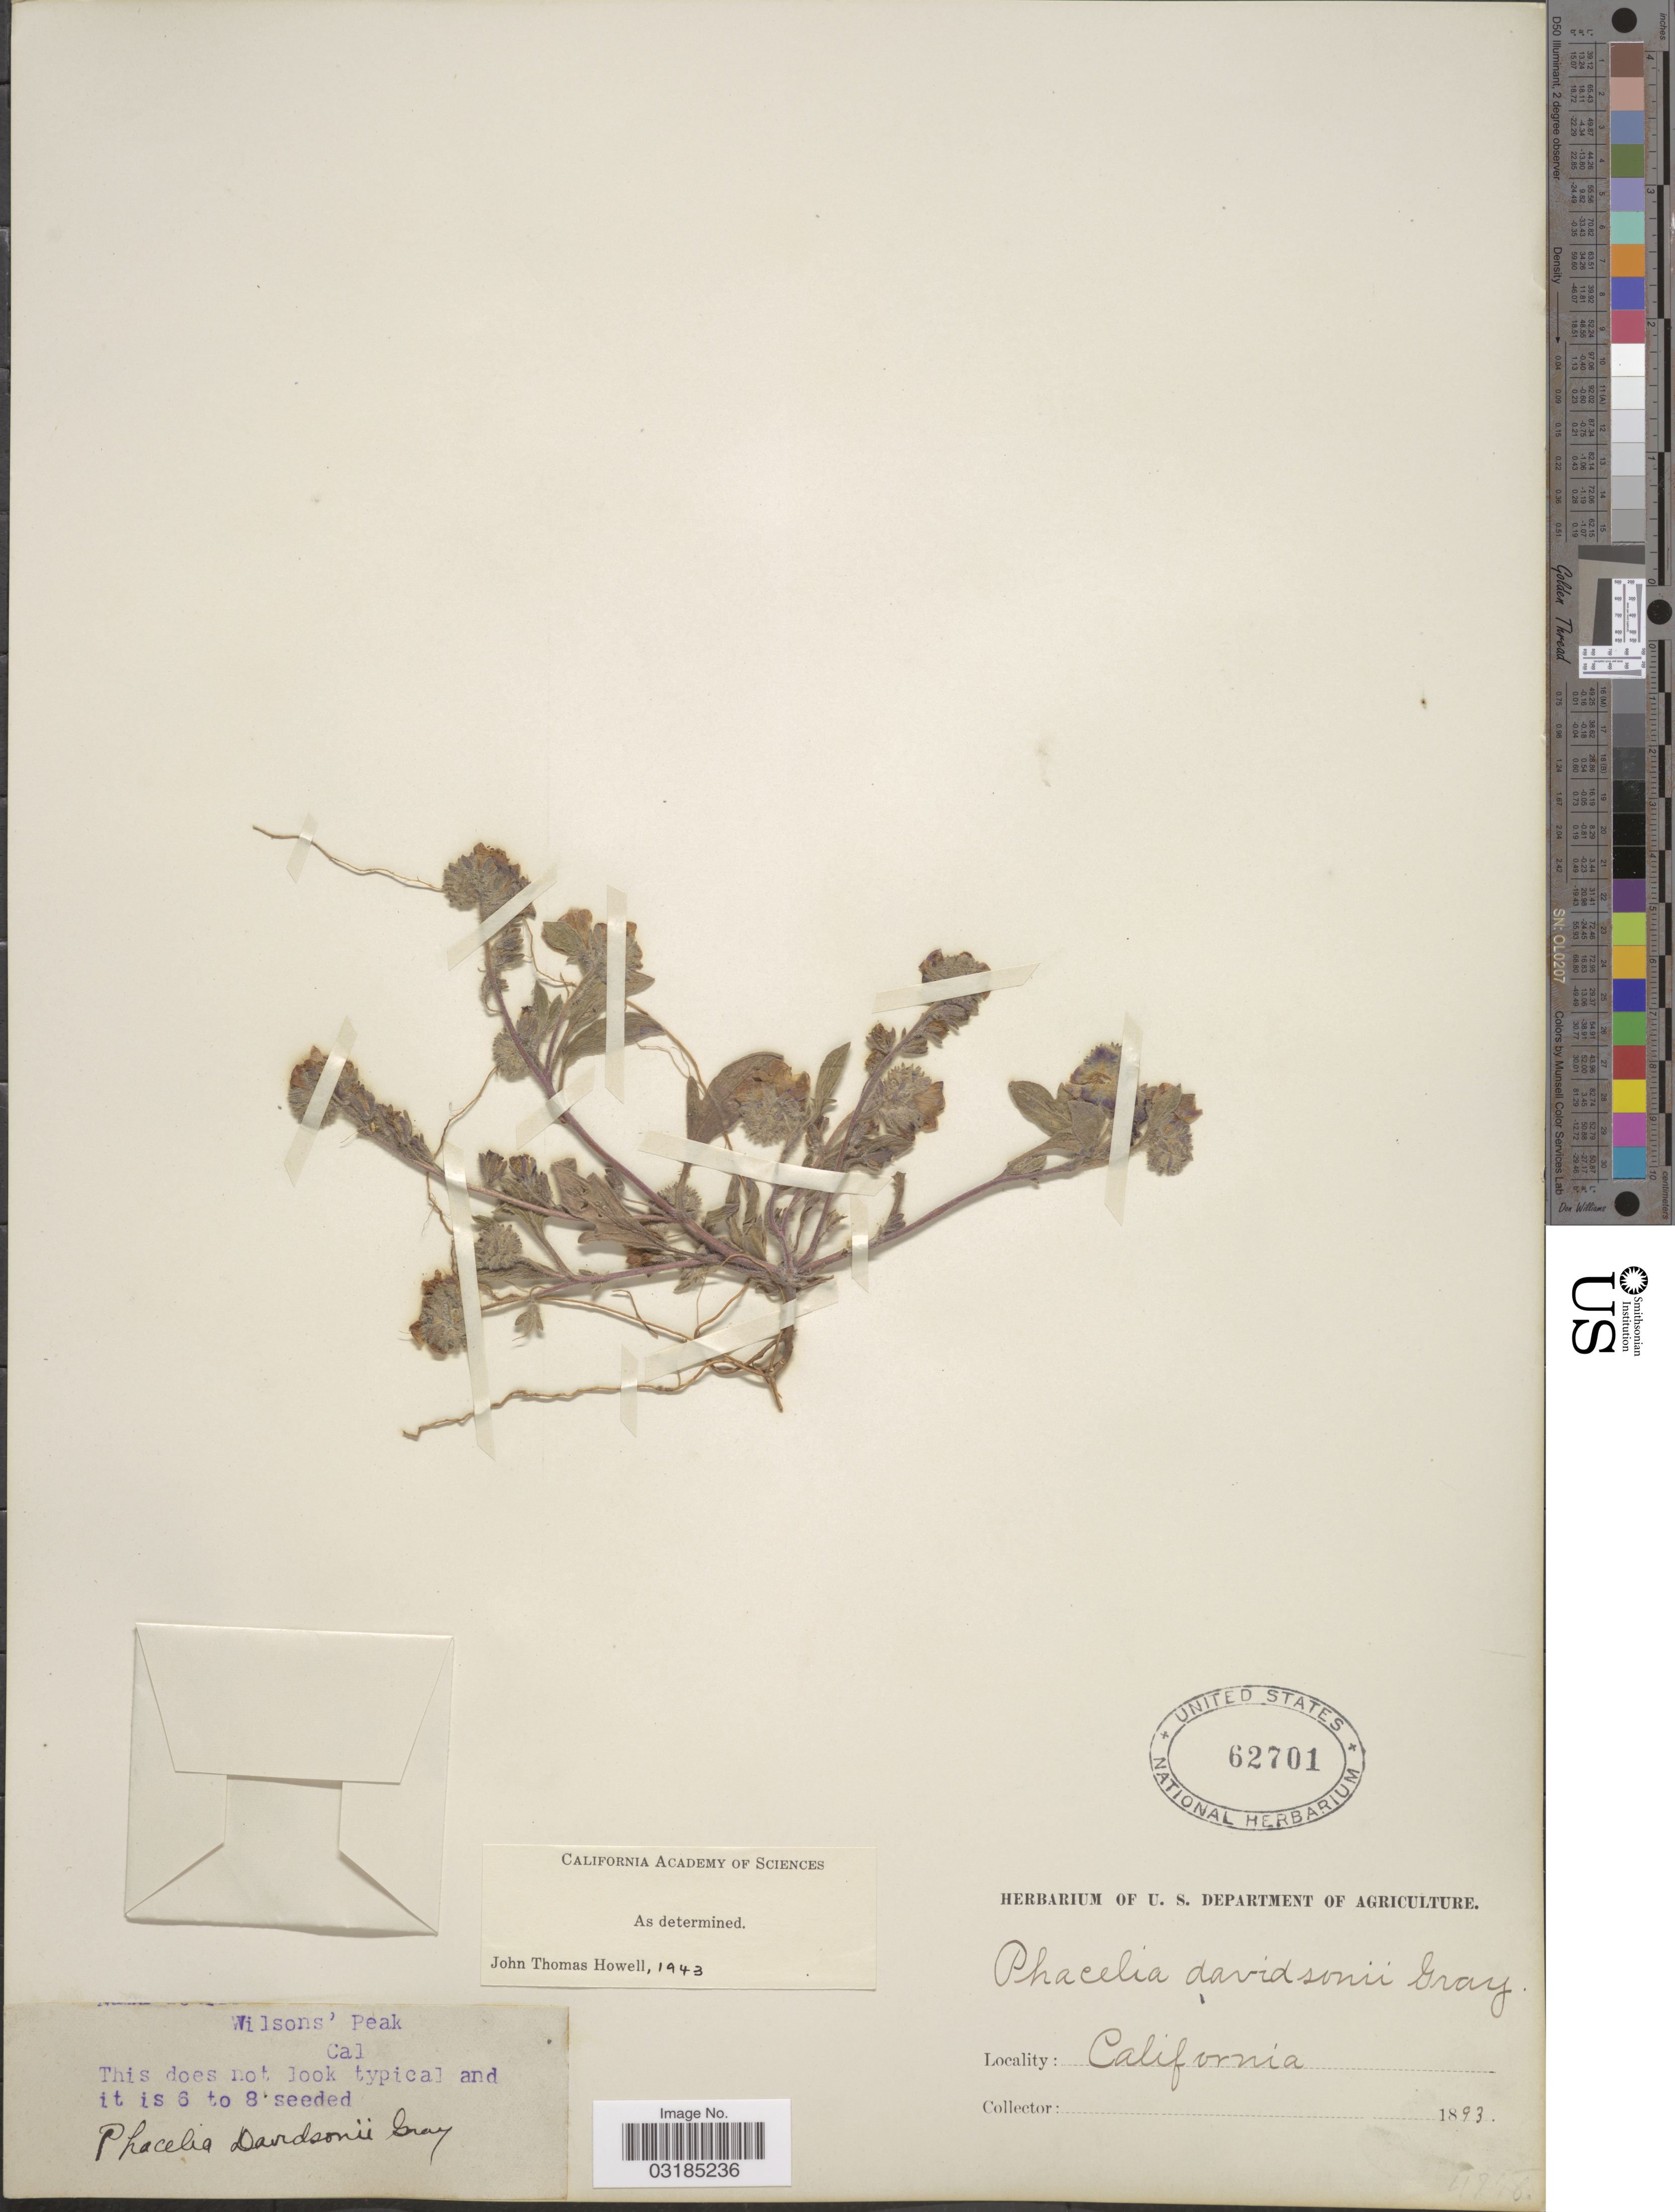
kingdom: Plantae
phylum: Tracheophyta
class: Magnoliopsida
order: Boraginales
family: Hydrophyllaceae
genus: Phacelia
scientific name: Phacelia davidsonii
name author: A. Gray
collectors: ex herb. U. S. Department of Agriculture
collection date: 1893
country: United States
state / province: California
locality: Wilson's Peak.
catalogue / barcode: US 62701